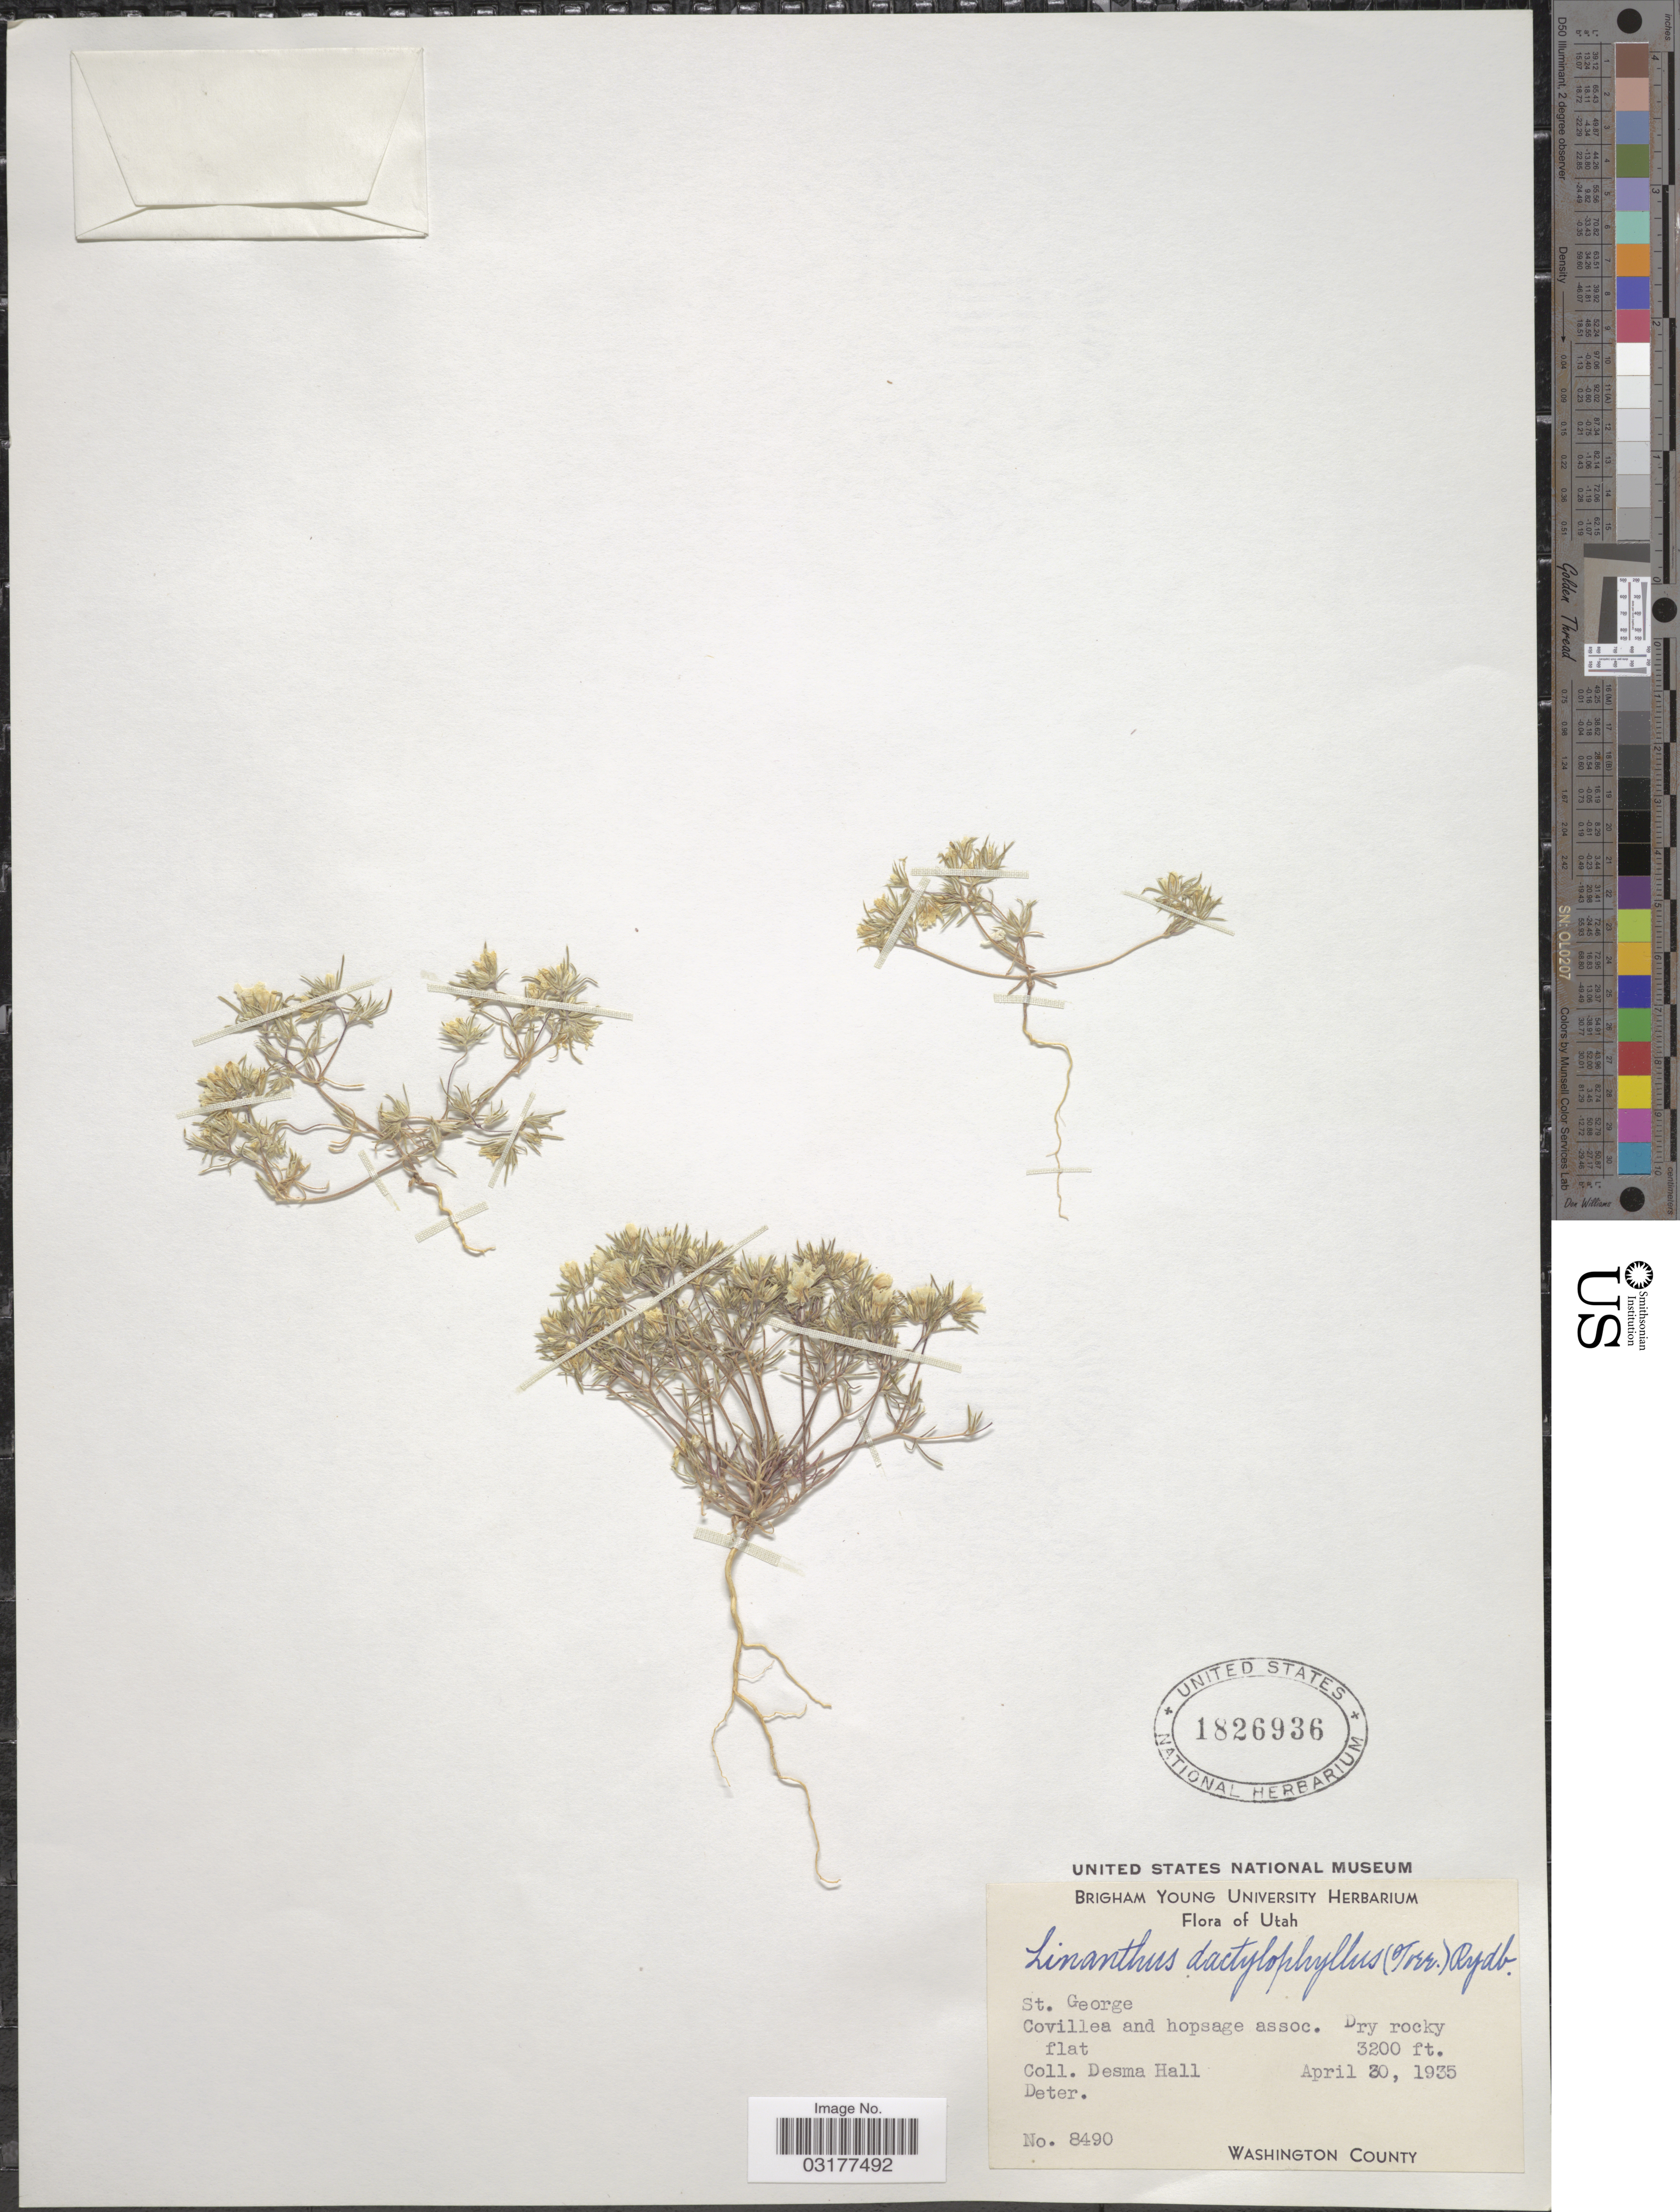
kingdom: Plantae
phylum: Tracheophyta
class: Magnoliopsida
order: Ericales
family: Polemoniaceae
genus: Linanthus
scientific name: Linanthus demissus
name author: (A. Gray) Greene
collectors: D. Hall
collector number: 8490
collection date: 1935-04-30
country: United States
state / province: Utah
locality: St. George.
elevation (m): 975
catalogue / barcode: US 1826936